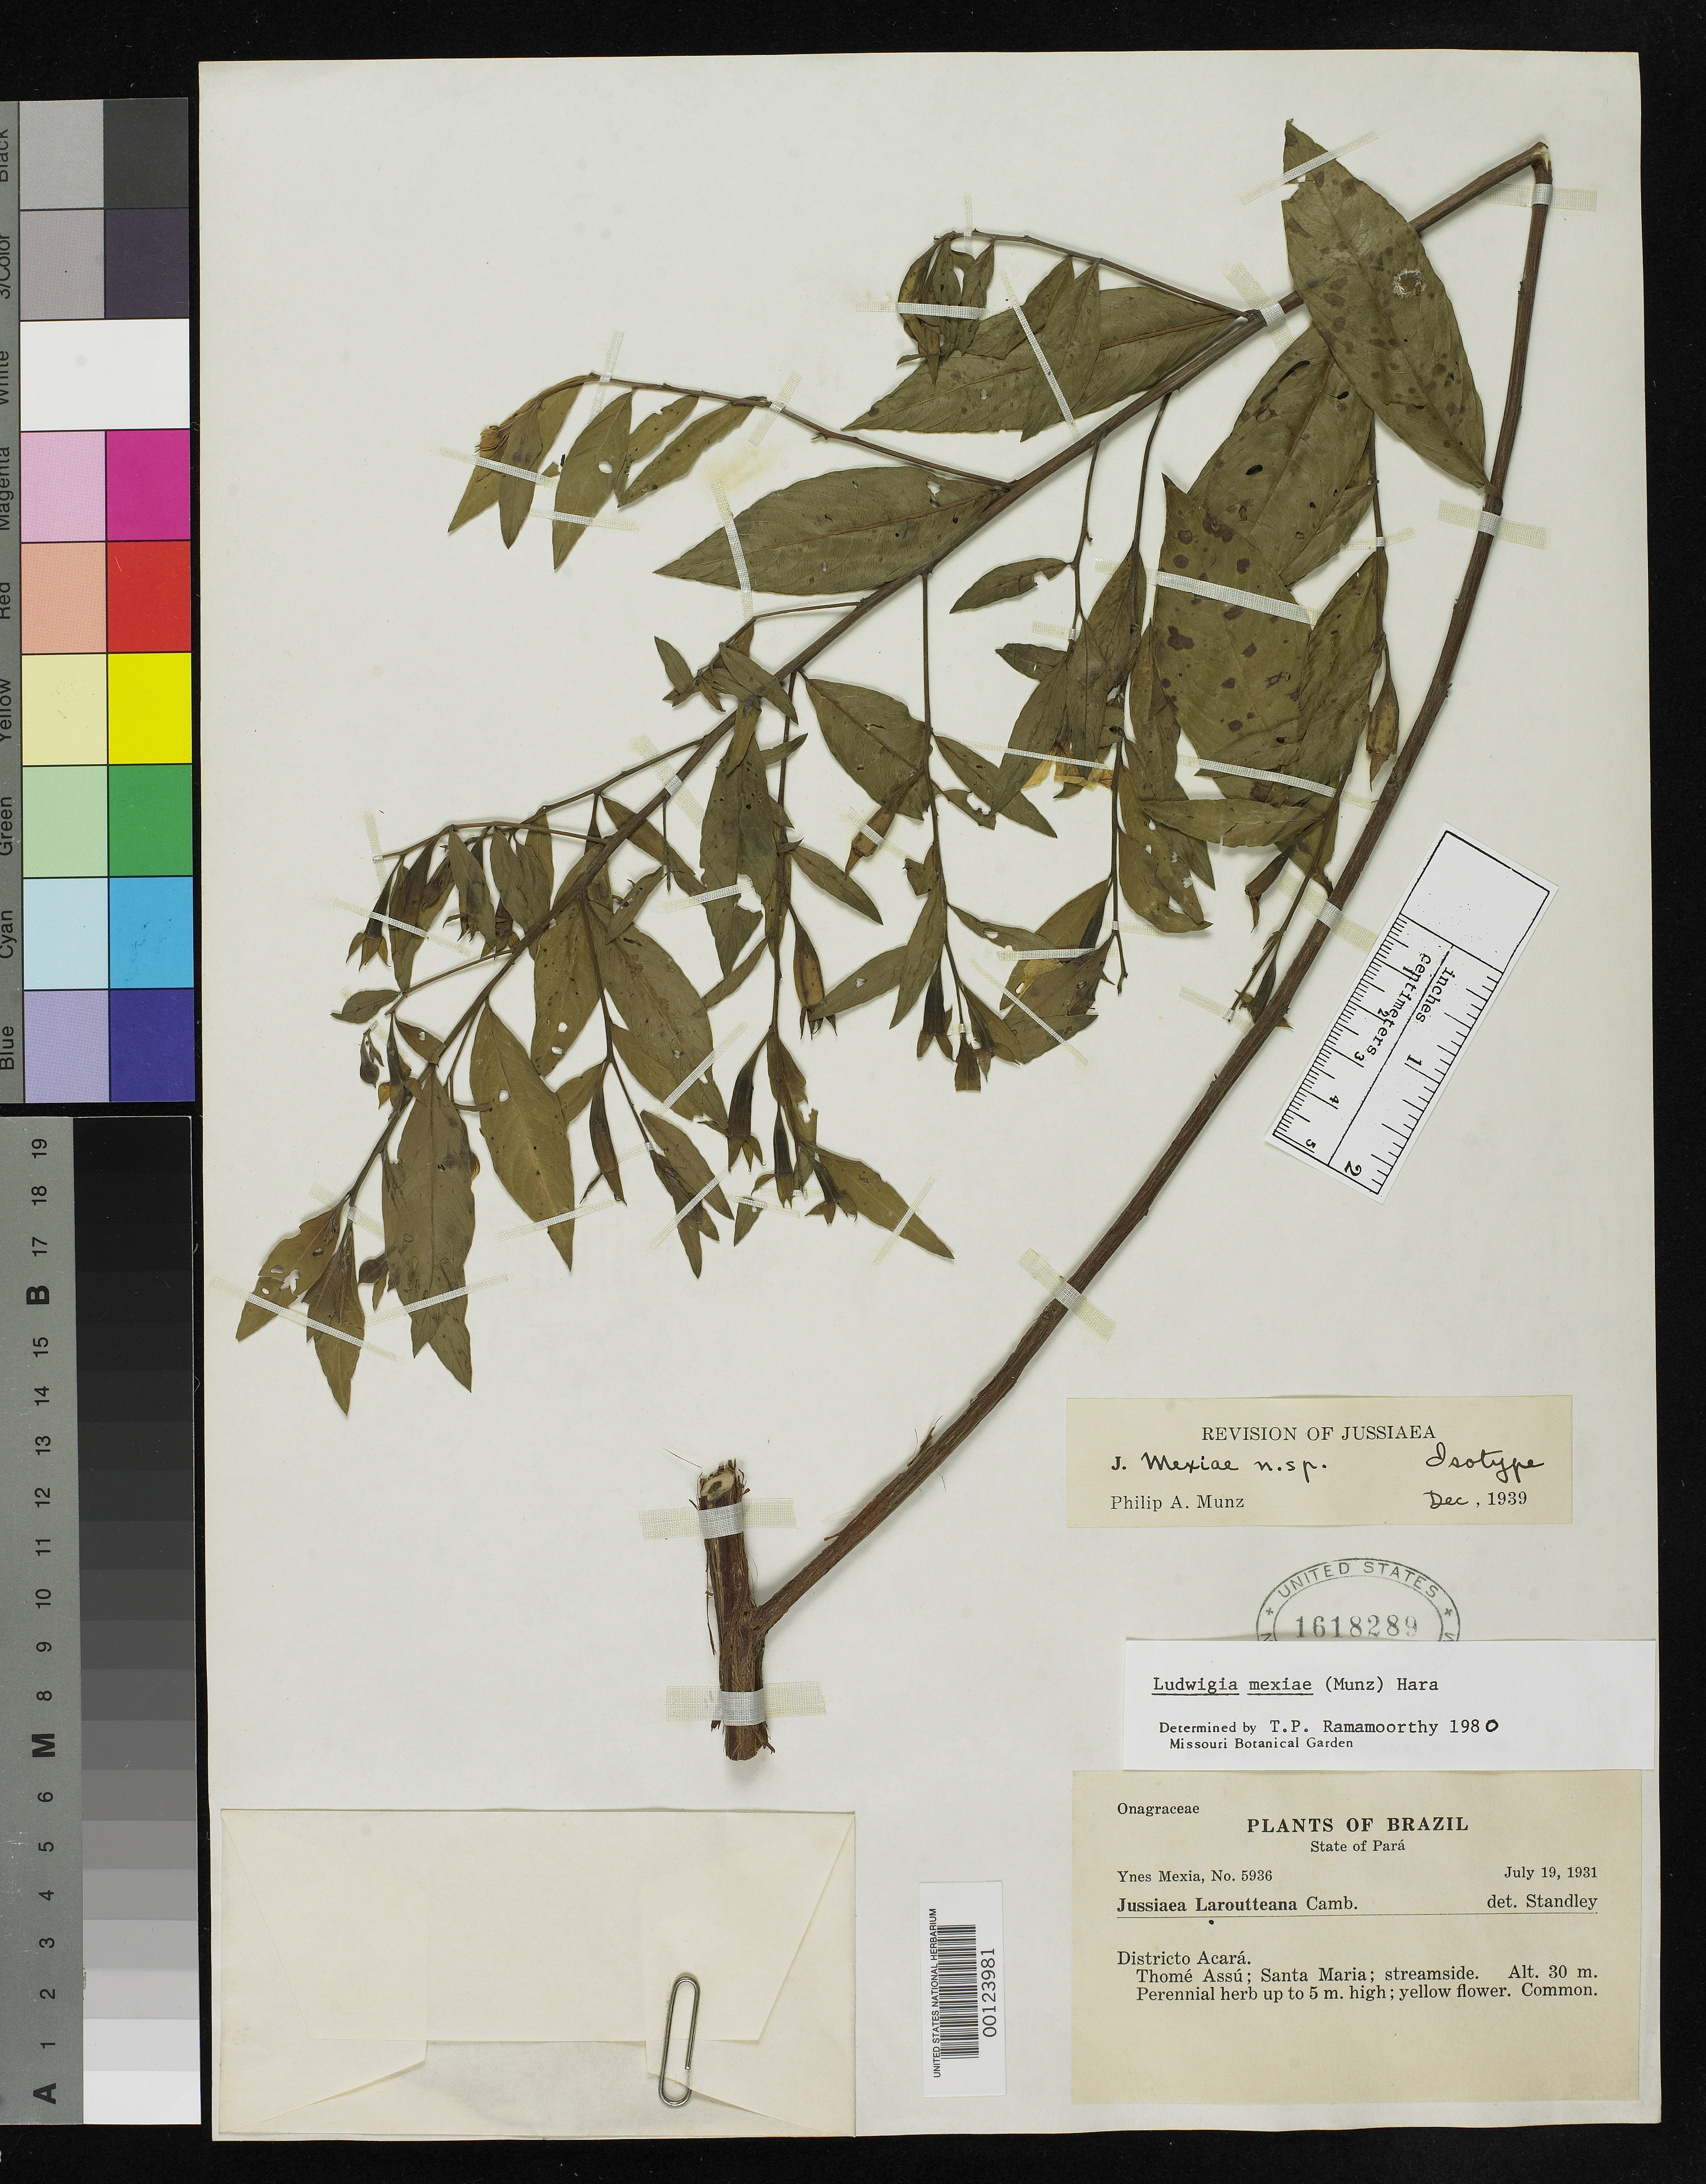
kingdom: Plantae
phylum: Tracheophyta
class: Magnoliopsida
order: Myrtales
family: Onagraceae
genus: Jussiaea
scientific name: Jussiaea mexiae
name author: Munz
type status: Isotype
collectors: Y. Mexia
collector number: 5936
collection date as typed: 19 Jul 1931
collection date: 1931-07-19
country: Brazil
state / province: Pará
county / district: Acara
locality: Thome Assu, Santa Maria, streamside.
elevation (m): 30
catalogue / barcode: US 1618289